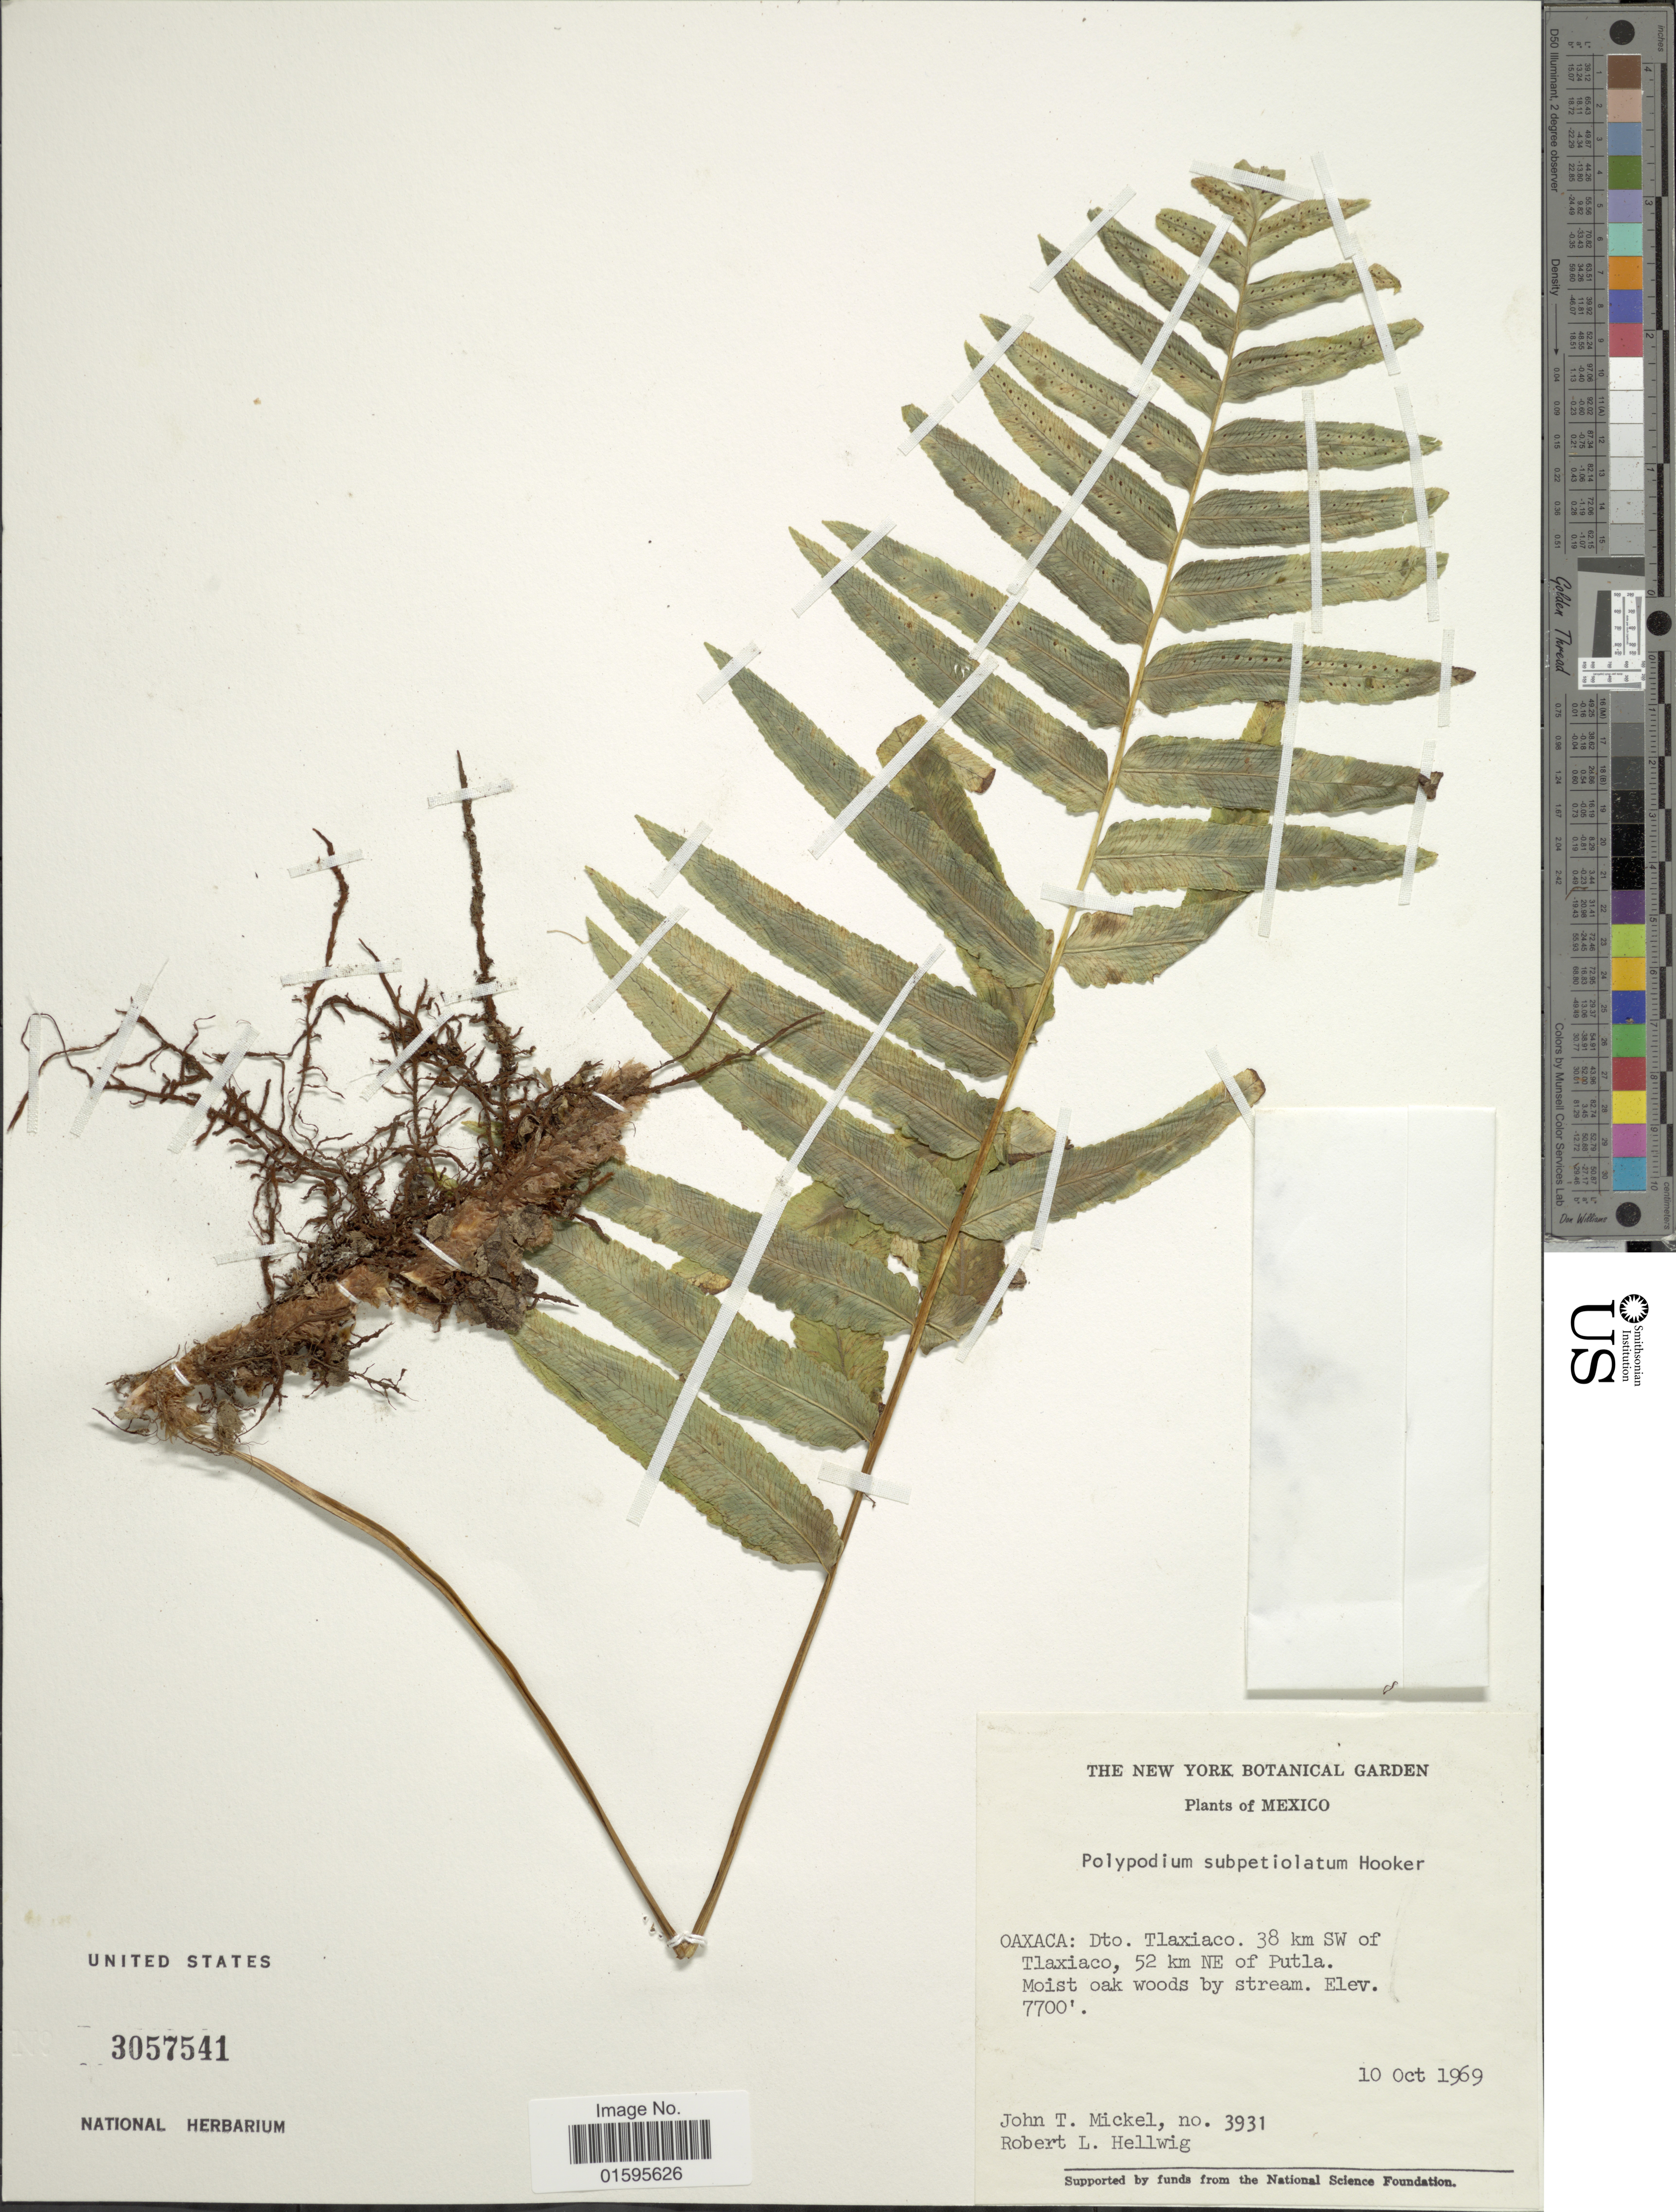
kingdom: Plantae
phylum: Tracheophyta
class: Polypodiopsida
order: Polypodiales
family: Polypodiaceae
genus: Polypodium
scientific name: Polypodium subpetiolatum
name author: Hook.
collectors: J. T. Mickel & R. Hellwig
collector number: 3931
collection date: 1969-10-10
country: Mexico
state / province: Oaxaca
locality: Oaxaca: Dto. Tlaxiaco, 38 km SW of Tlaxicao, 52 km NE of Puebla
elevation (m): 2347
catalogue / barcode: US 3057541